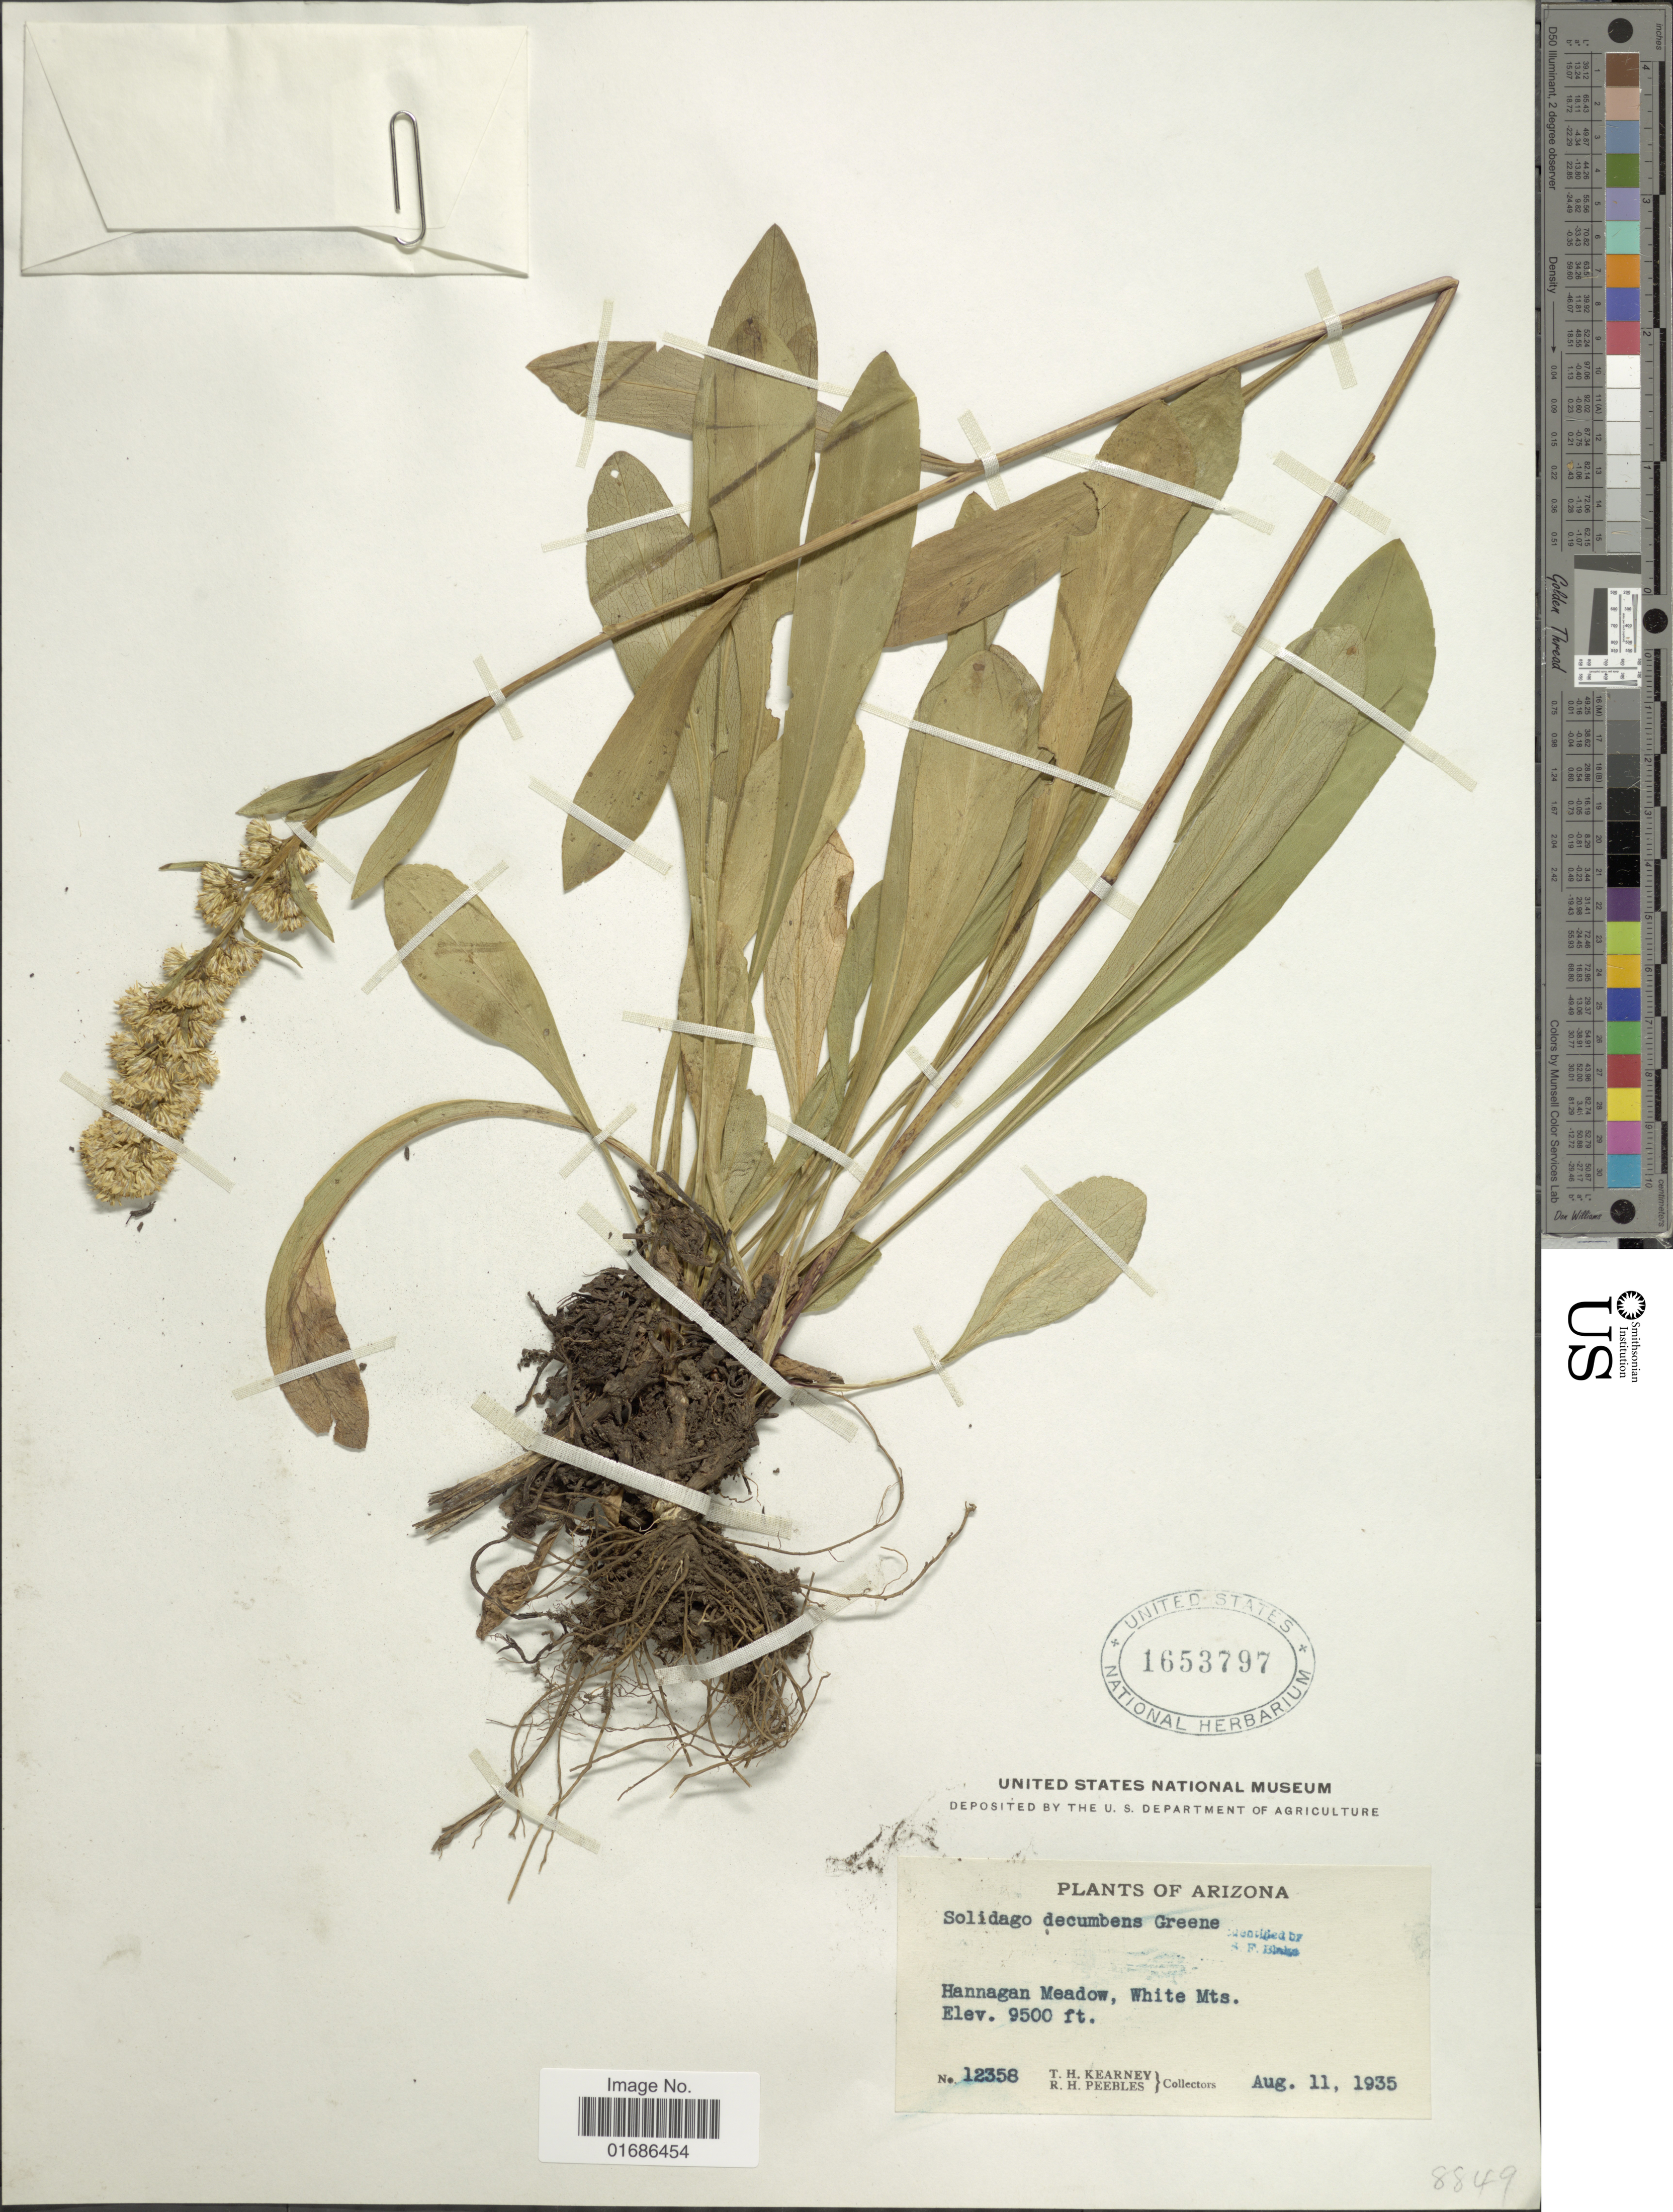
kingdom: Plantae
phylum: Tracheophyta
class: Magnoliopsida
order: Asterales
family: Asteraceae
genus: Solidago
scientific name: Solidago decumbens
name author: Greene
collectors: T. H. Kearney & R. H. Peebles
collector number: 12358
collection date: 1935-08-11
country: United States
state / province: Arizona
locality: Hannagan Meadow, White Mts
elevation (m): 2896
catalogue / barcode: US 1653797